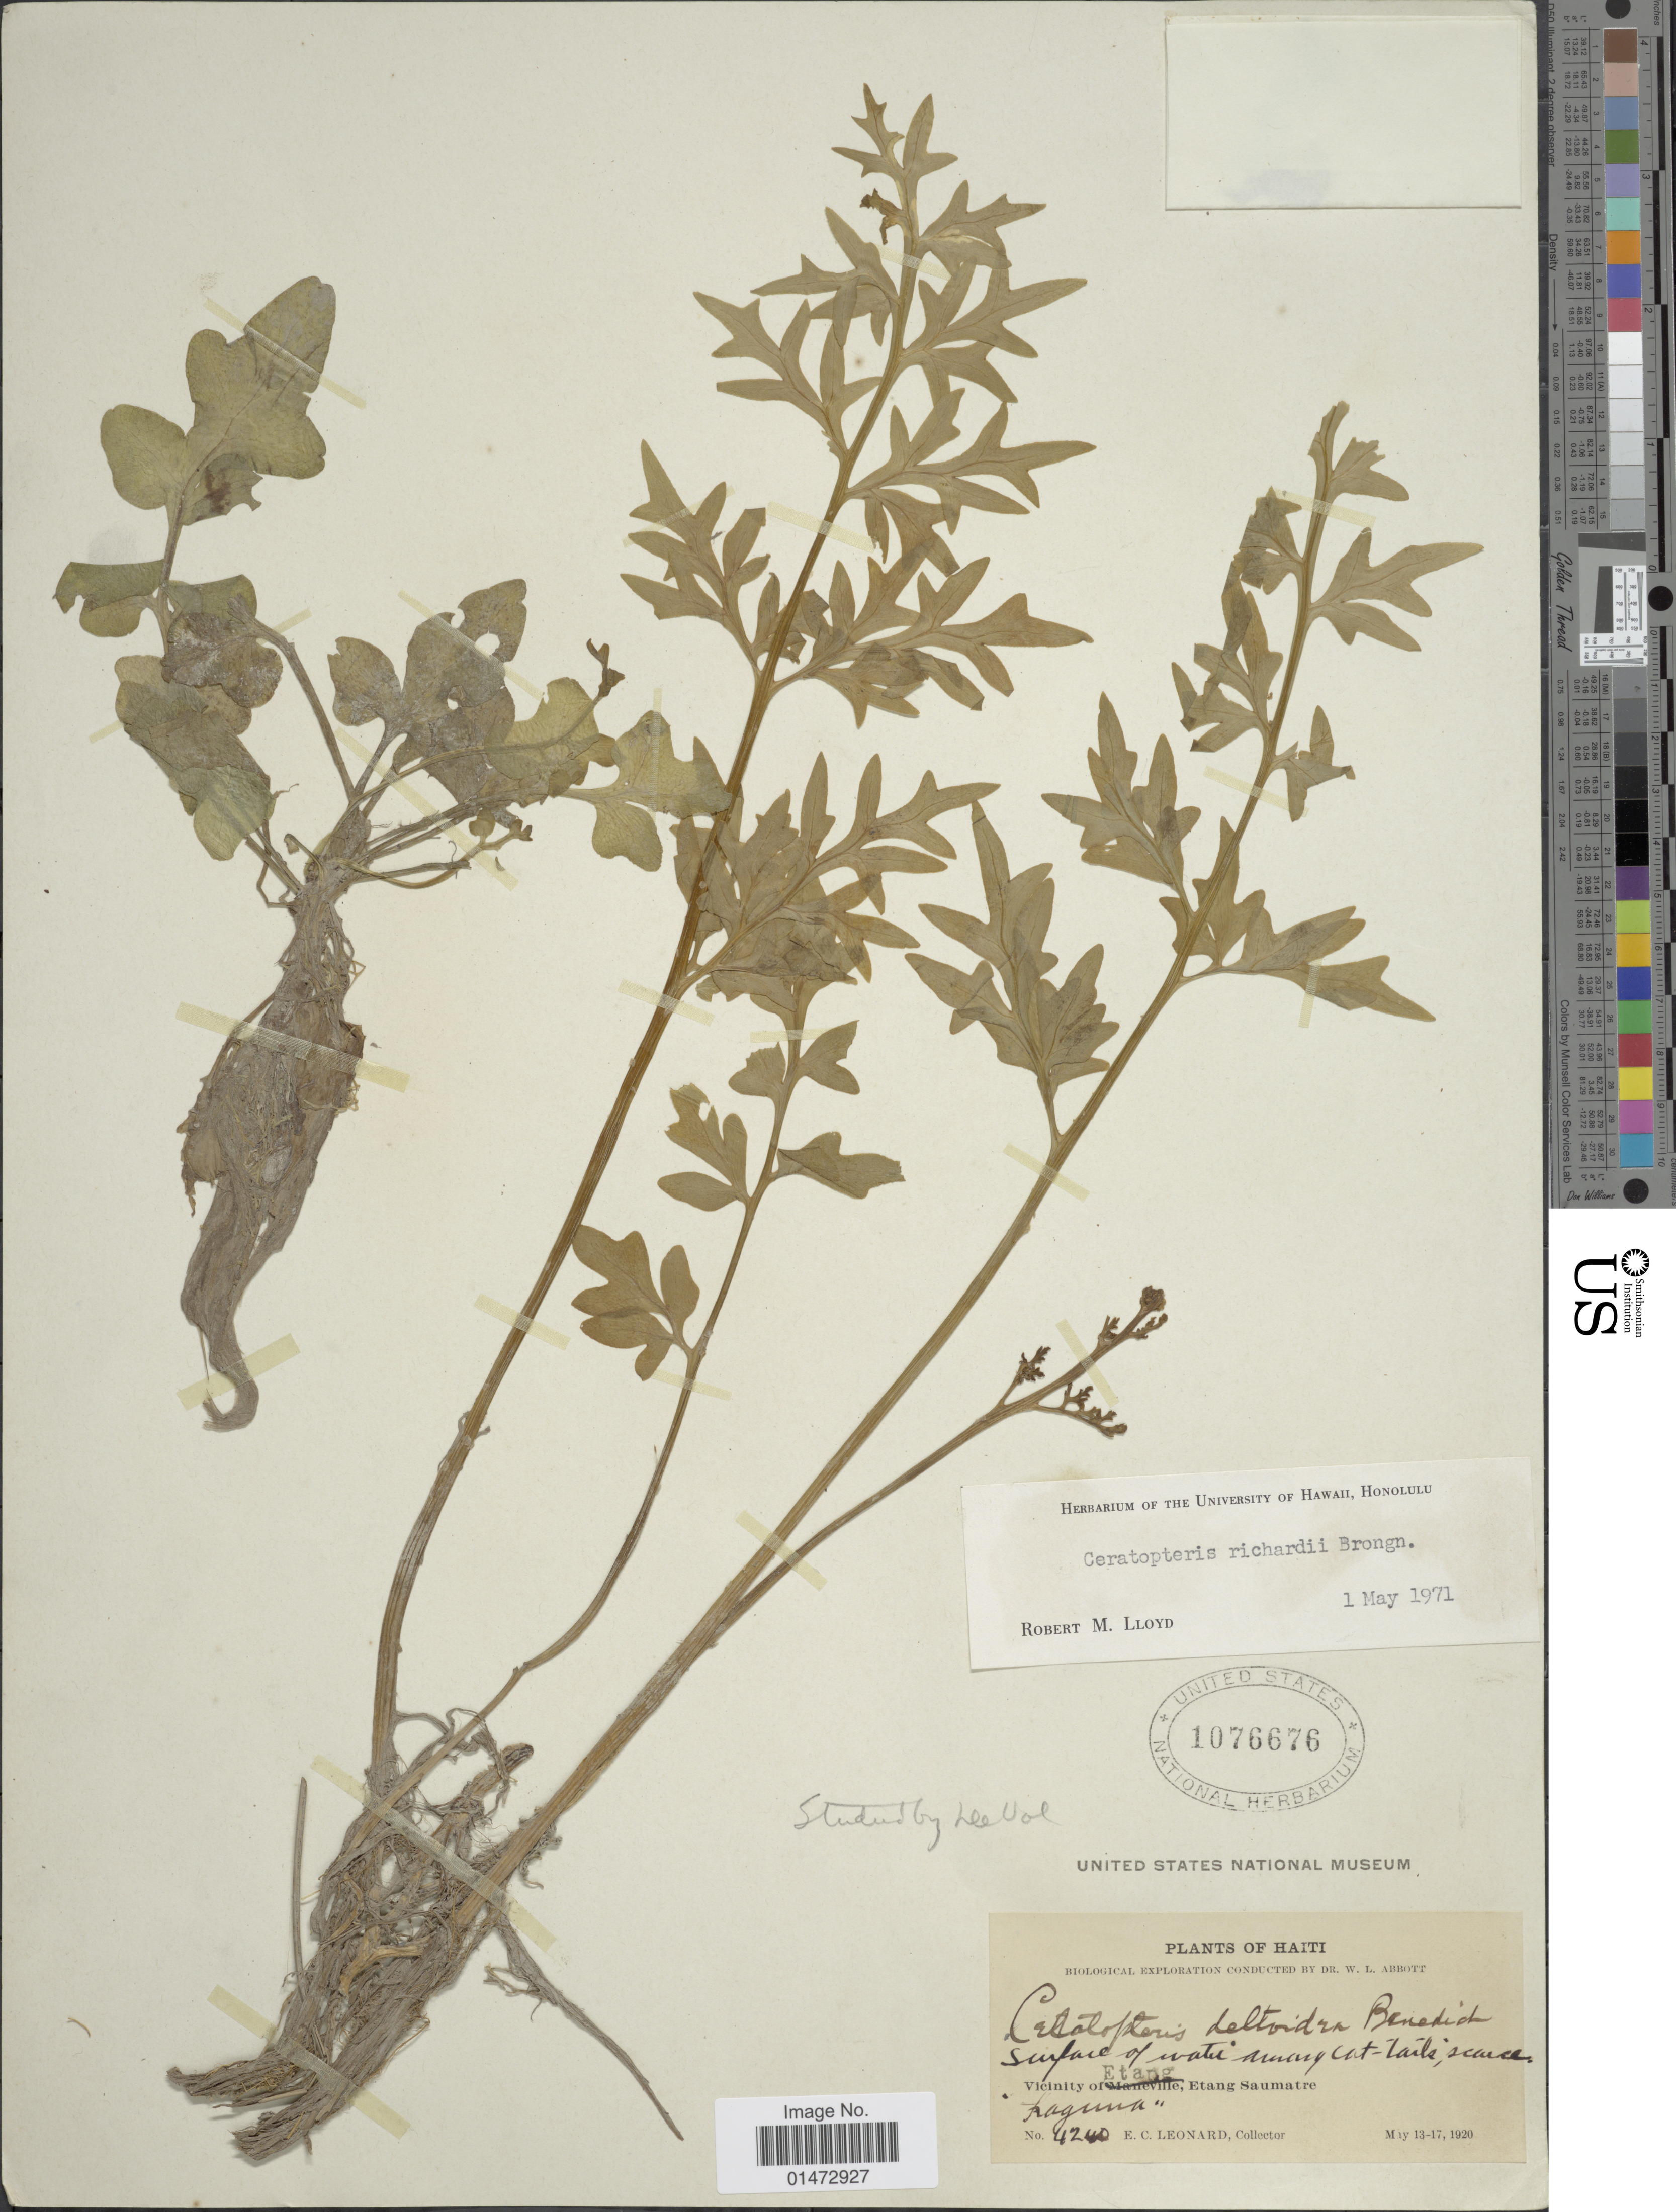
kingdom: Plantae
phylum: Tracheophyta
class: Polypodiopsida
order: Polypodiales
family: Pteridaceae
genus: Ceratopteris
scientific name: Ceratopteris richardii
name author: Brongn.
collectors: E. C. Leonard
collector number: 4240*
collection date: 1920-05-13/1920-05-17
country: Haiti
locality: Vicinity of Etang, Etang Saumatre, Laguna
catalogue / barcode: US 1076676